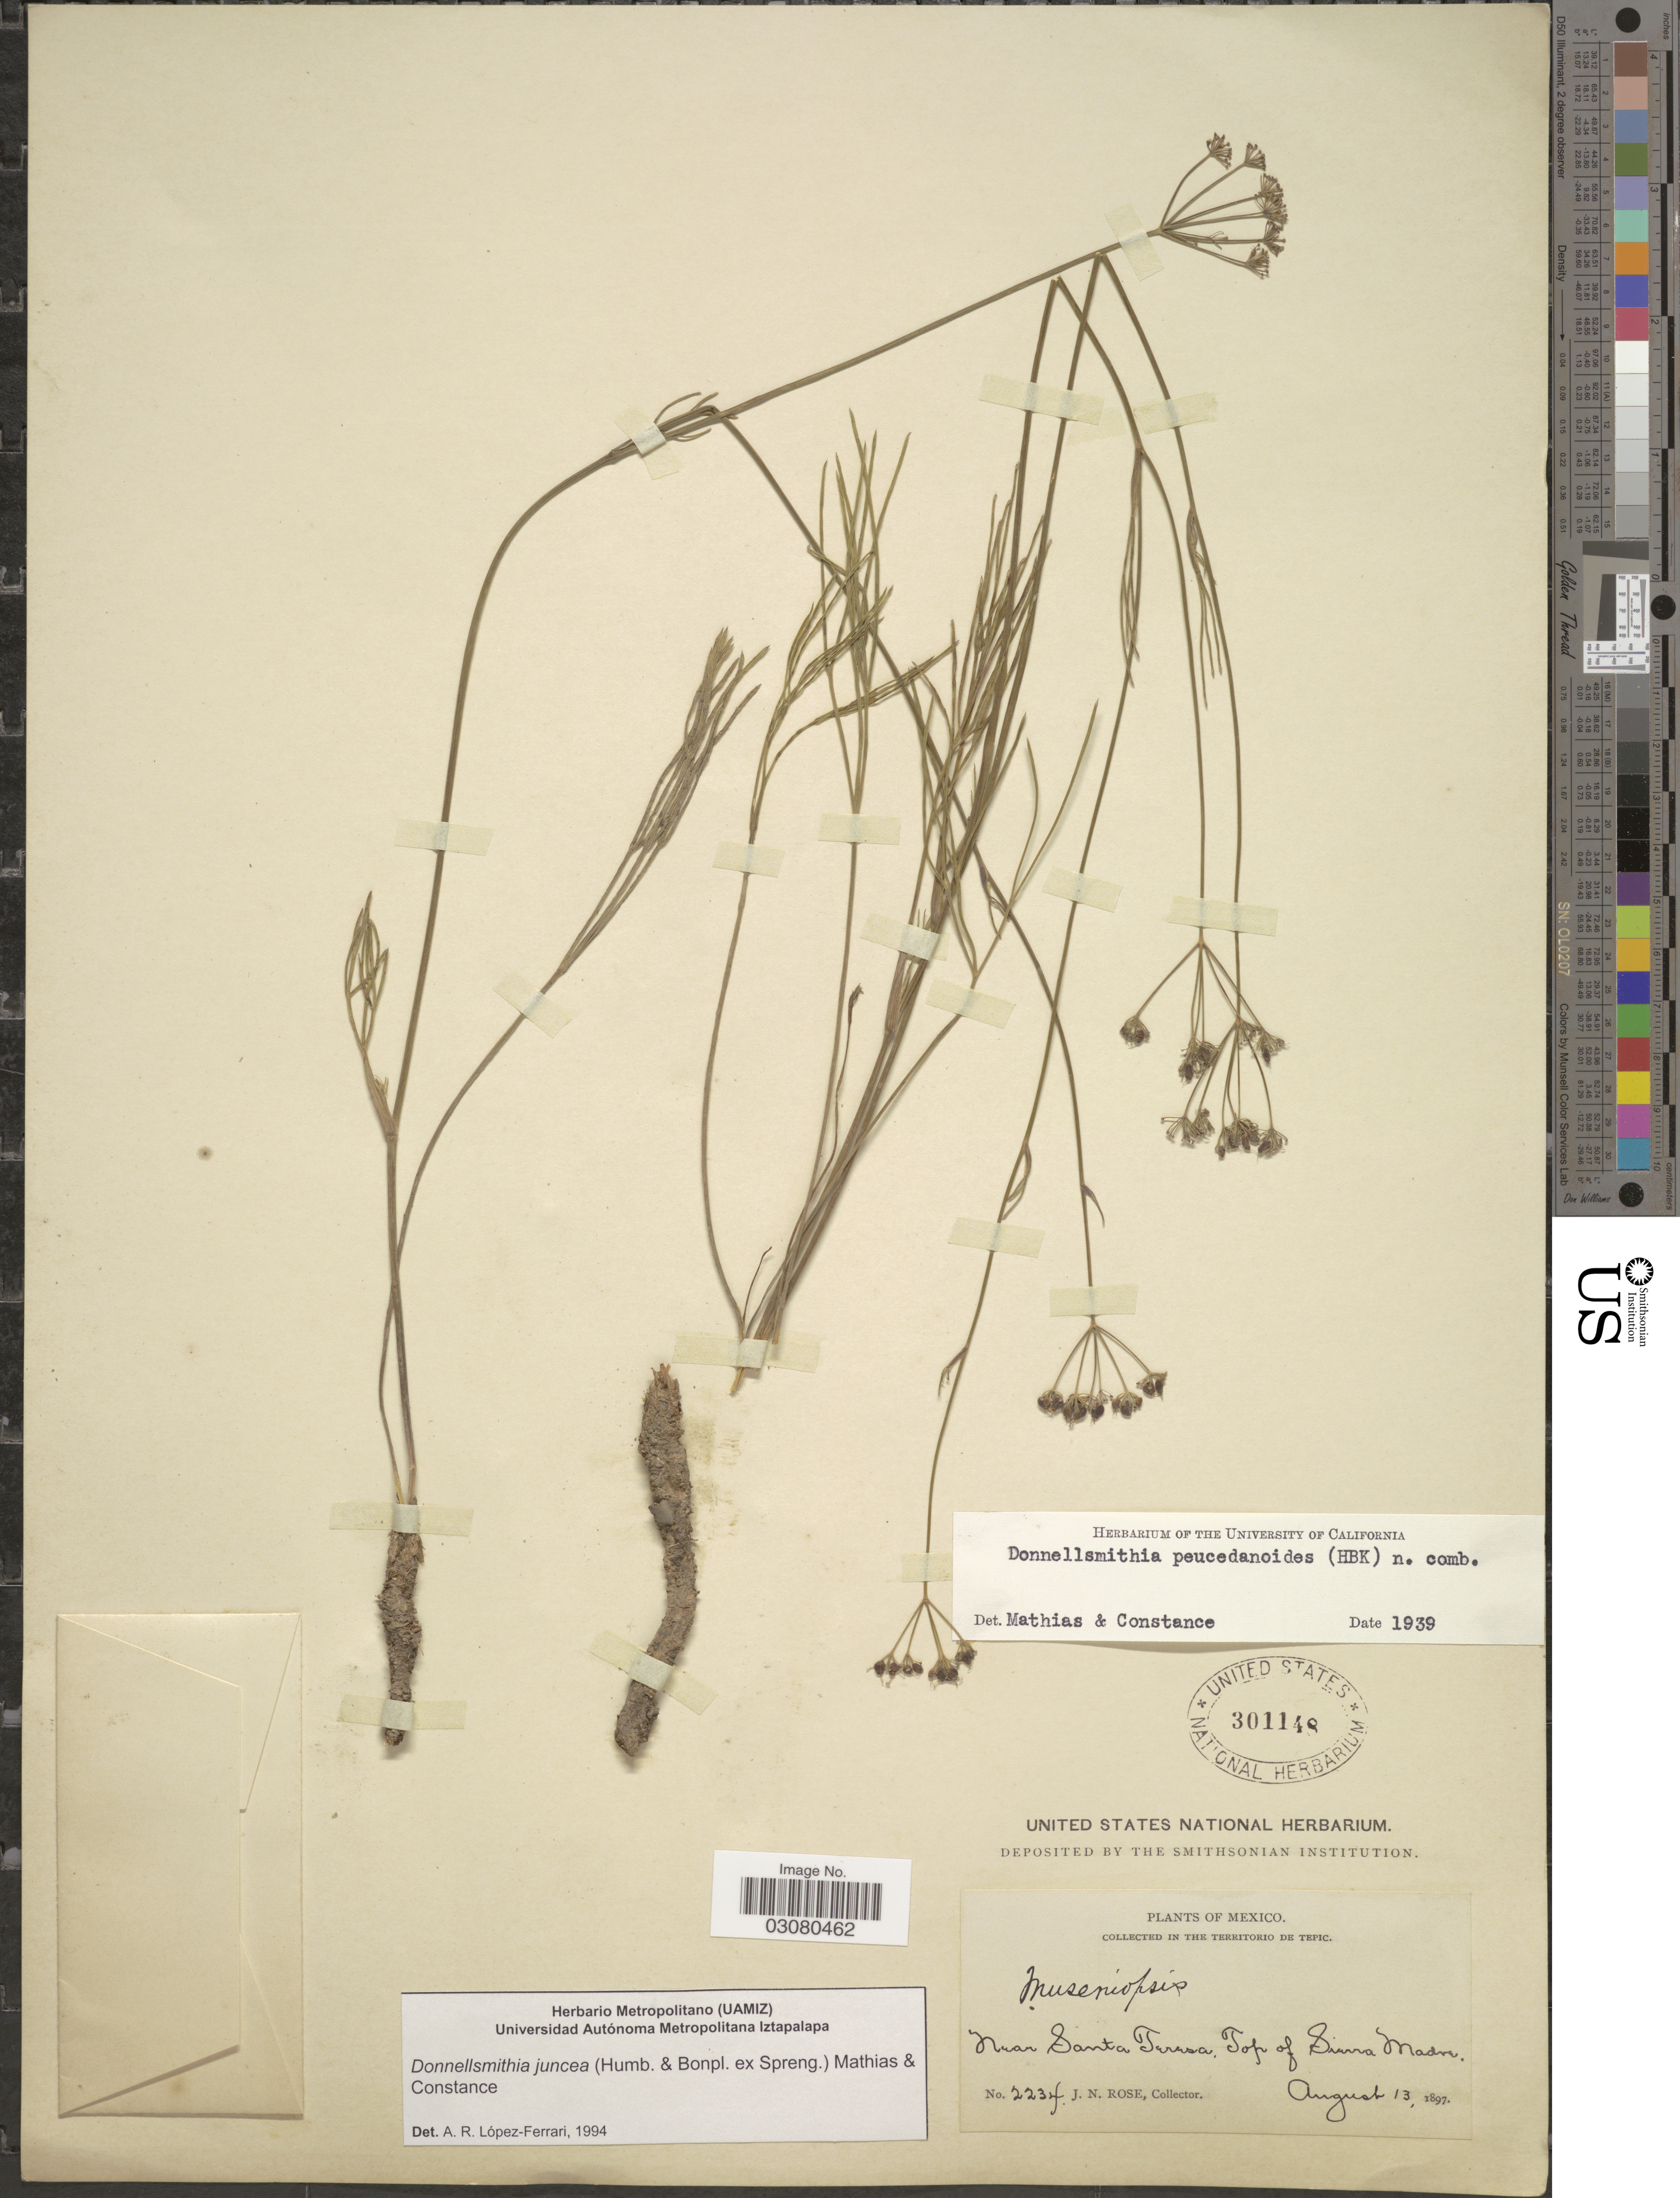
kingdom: Plantae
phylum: Tracheophyta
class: Magnoliopsida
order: Apiales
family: Apiaceae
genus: Donnellsmithia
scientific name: Donnellsmithia juncea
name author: (Humb. & Bonpl. ex Spreng.) Mathias & Constance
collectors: J. N. Rose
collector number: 2234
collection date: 1897-08-13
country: Mexico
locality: In the Territorio de Tepic. Near Santa Teresa. Top of Sierra Madre.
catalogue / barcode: US 301148